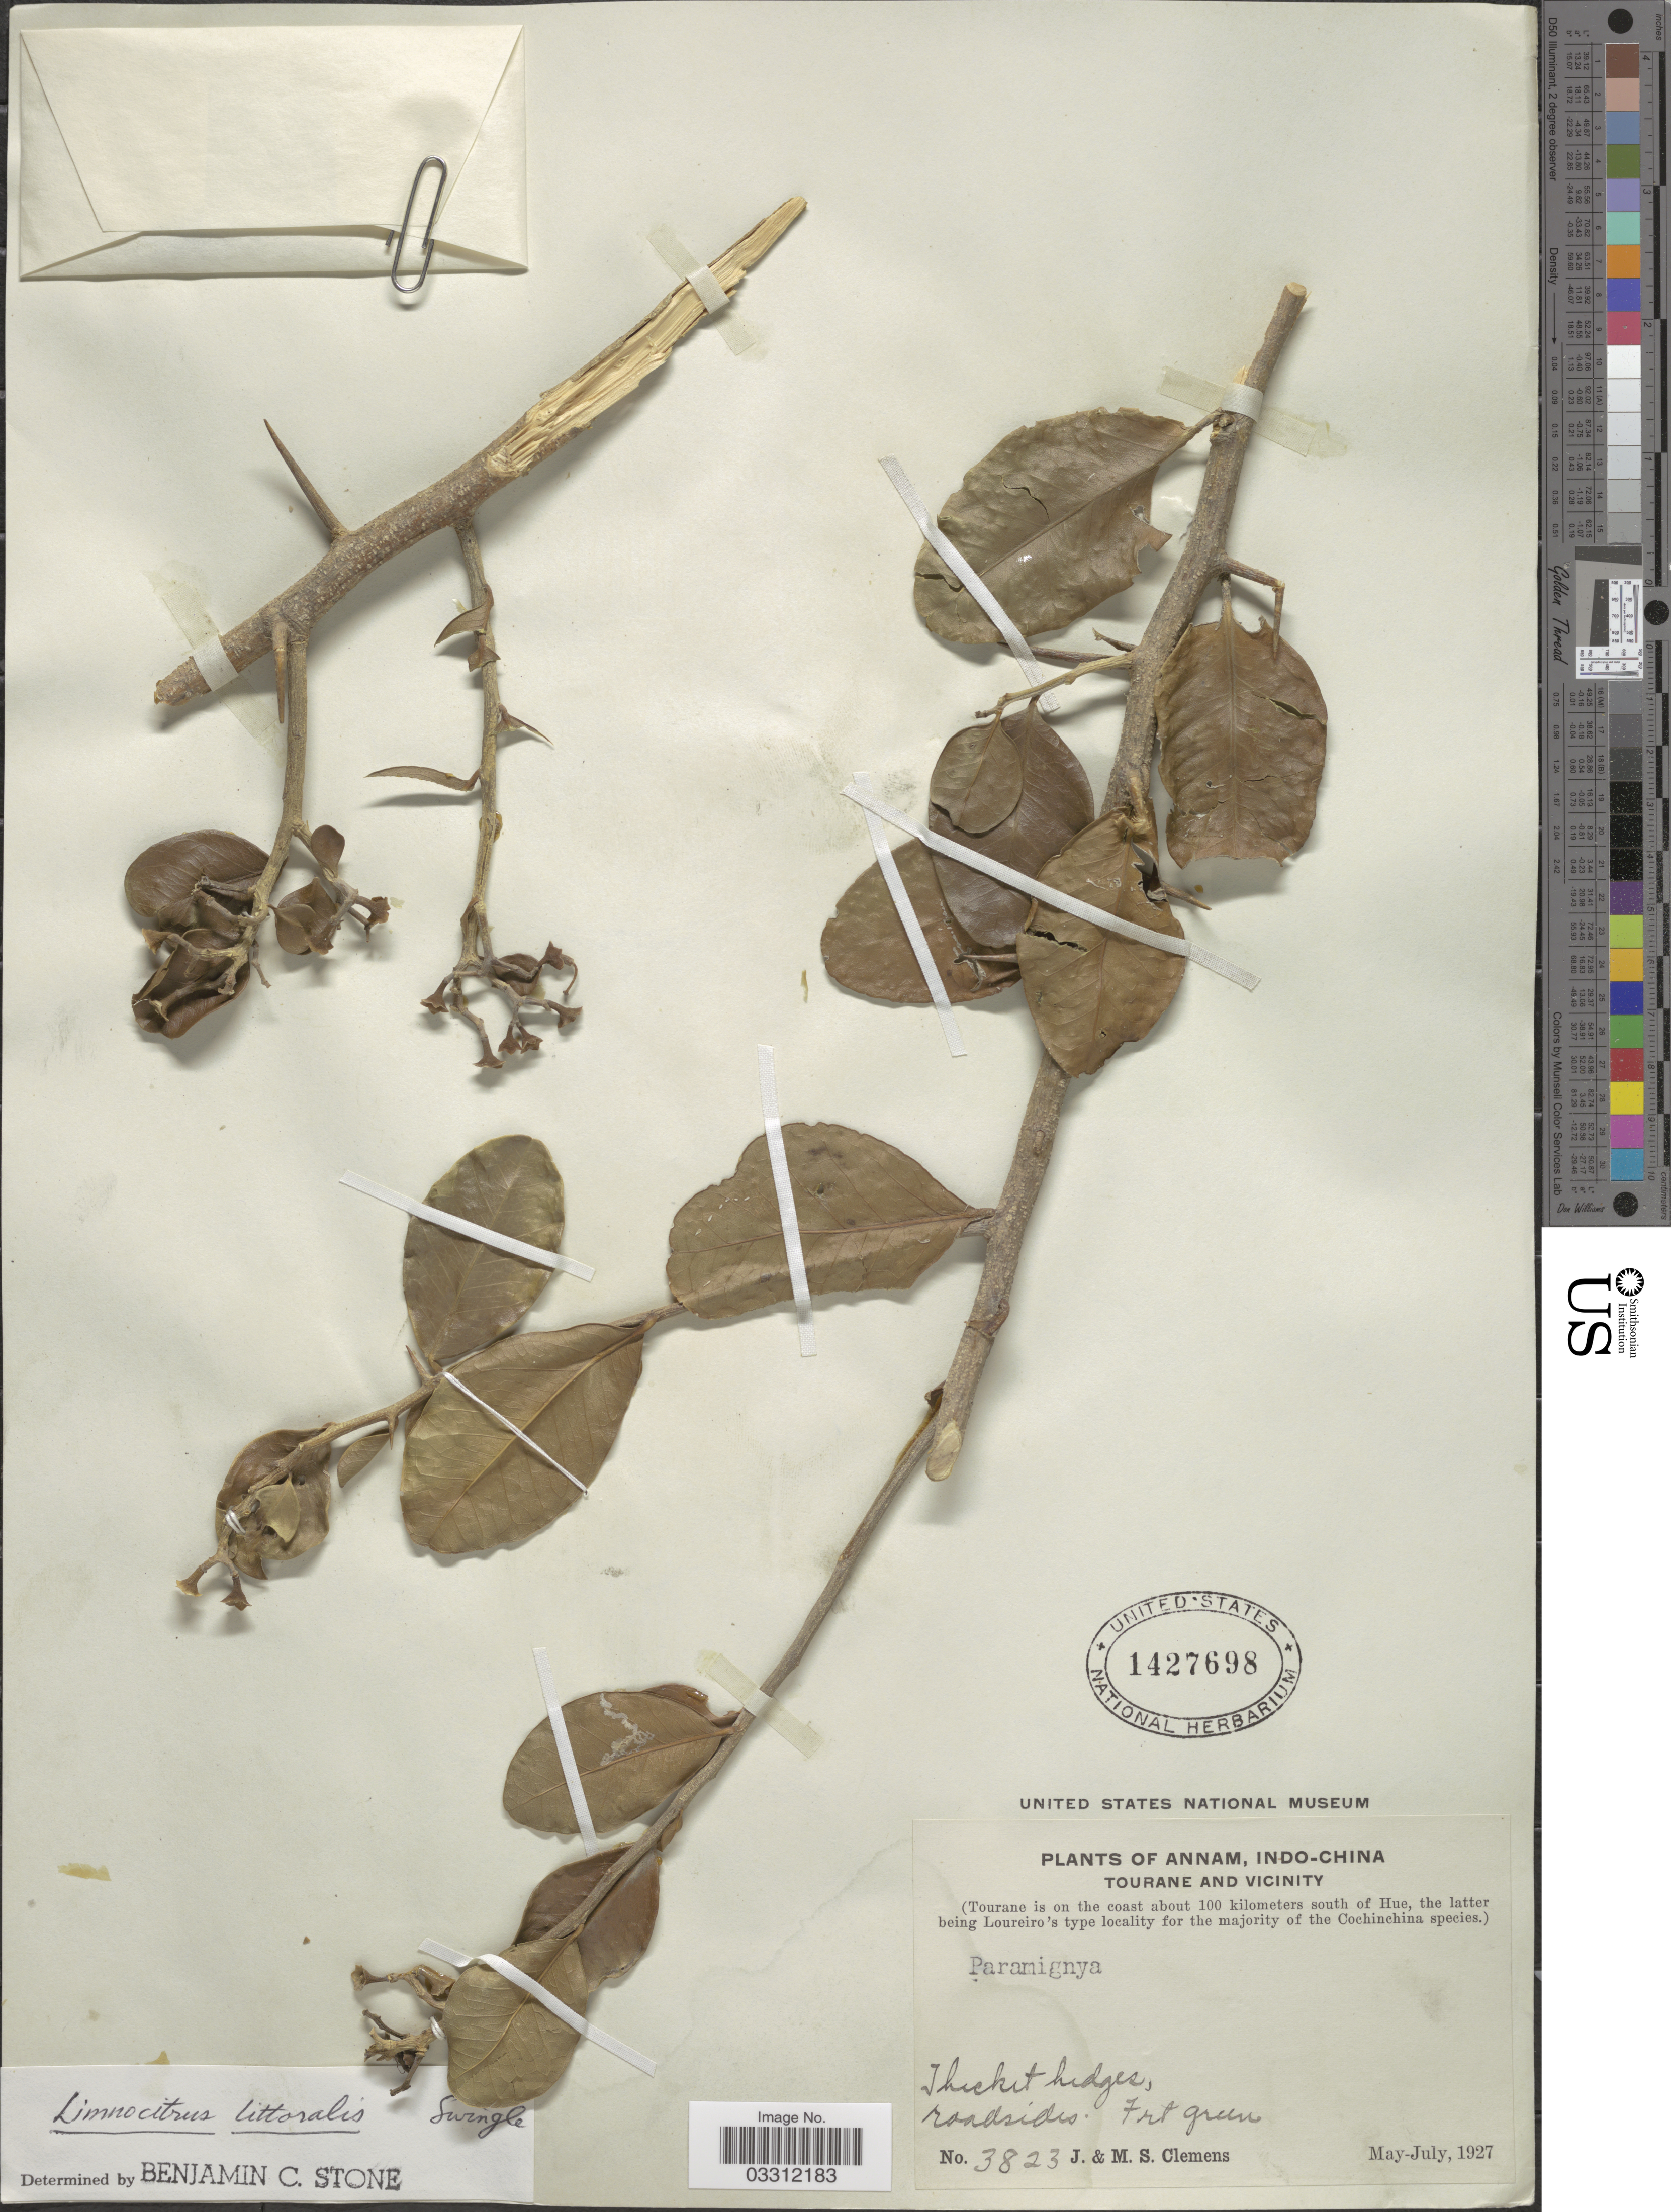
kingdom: Plantae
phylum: Tracheophyta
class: Magnoliopsida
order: Sapindales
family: Rutaceae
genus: Limnocitrus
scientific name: Limnocitrus littoralis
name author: (Miq.) Swingle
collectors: J. Clemens & M. S. Clemens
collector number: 3823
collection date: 1927-05/1927-07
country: Vietnam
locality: Annam, Indo-China, Tourane and vicinity (Tourane is on the coast about 100 kilometers south of Hue).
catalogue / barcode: US 1427698